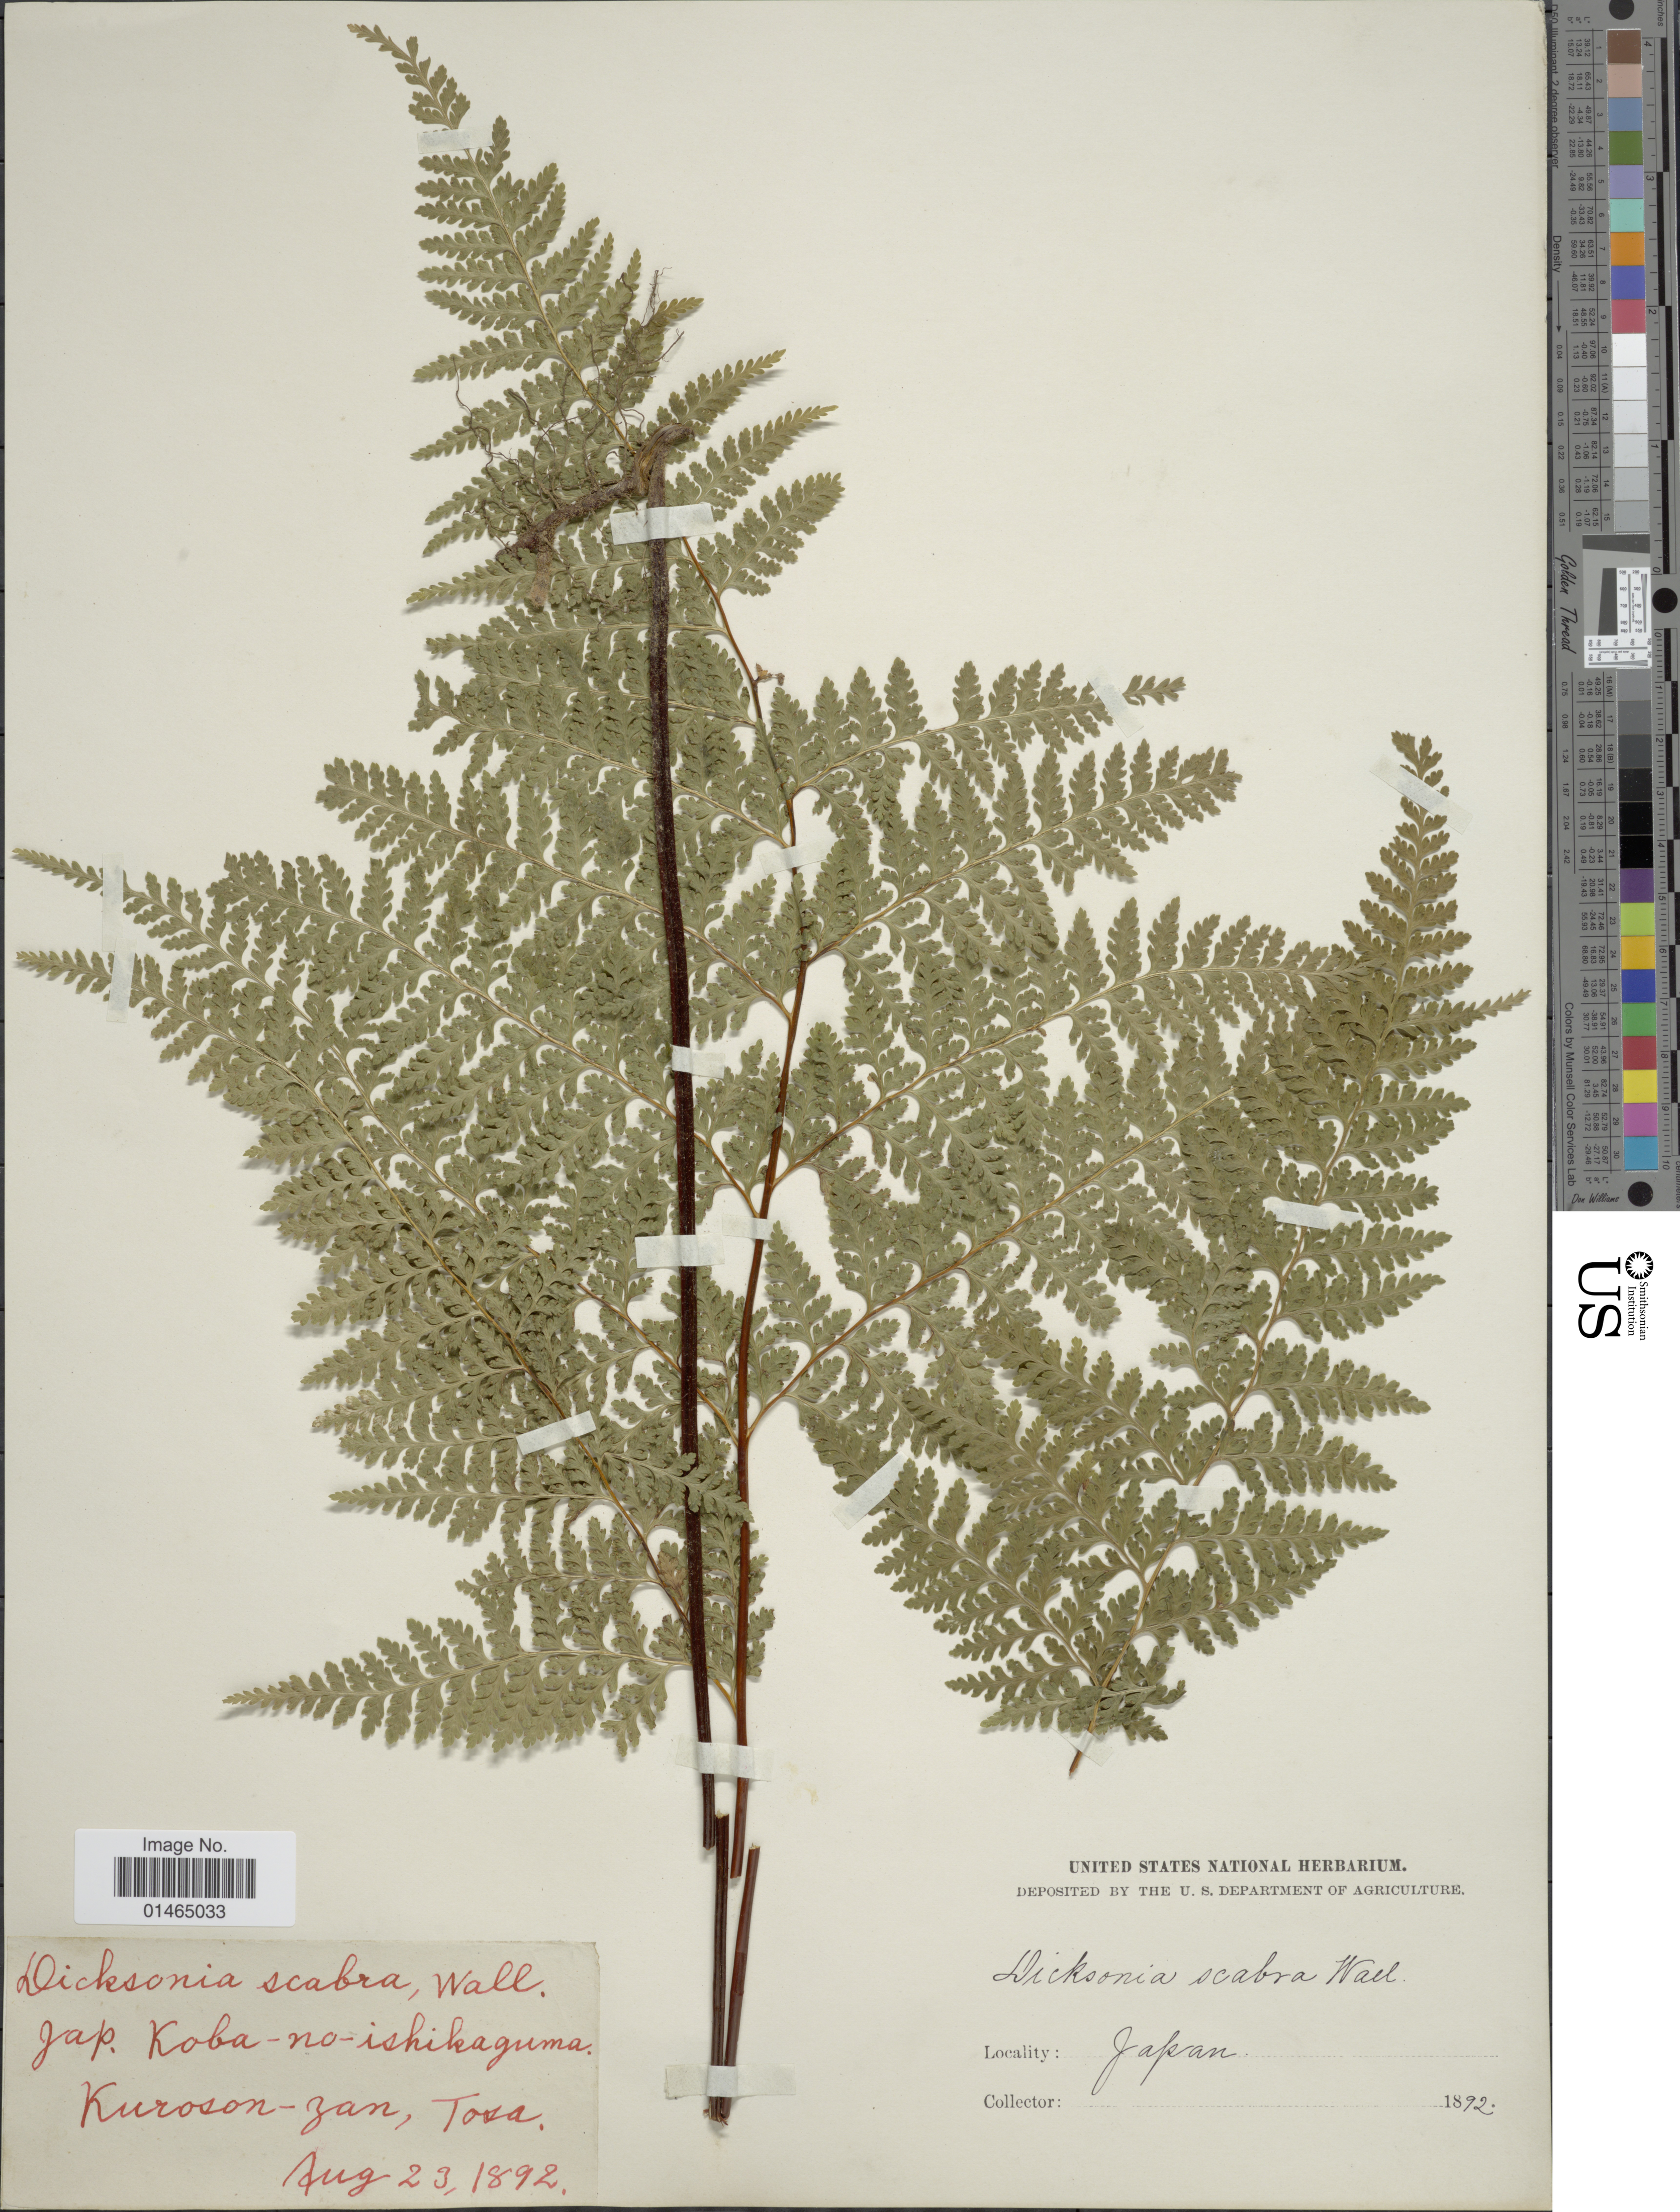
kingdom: Plantae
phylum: Tracheophyta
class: Polypodiopsida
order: Polypodiales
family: Dennstaedtiaceae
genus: Dennstaedtia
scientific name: Dennstaedtia scabra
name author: (Wall. ex Hook.) T. Moore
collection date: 1892-08-23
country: Japan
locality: Koba-no-ishikaguma. Kuroson-zan, Tosa